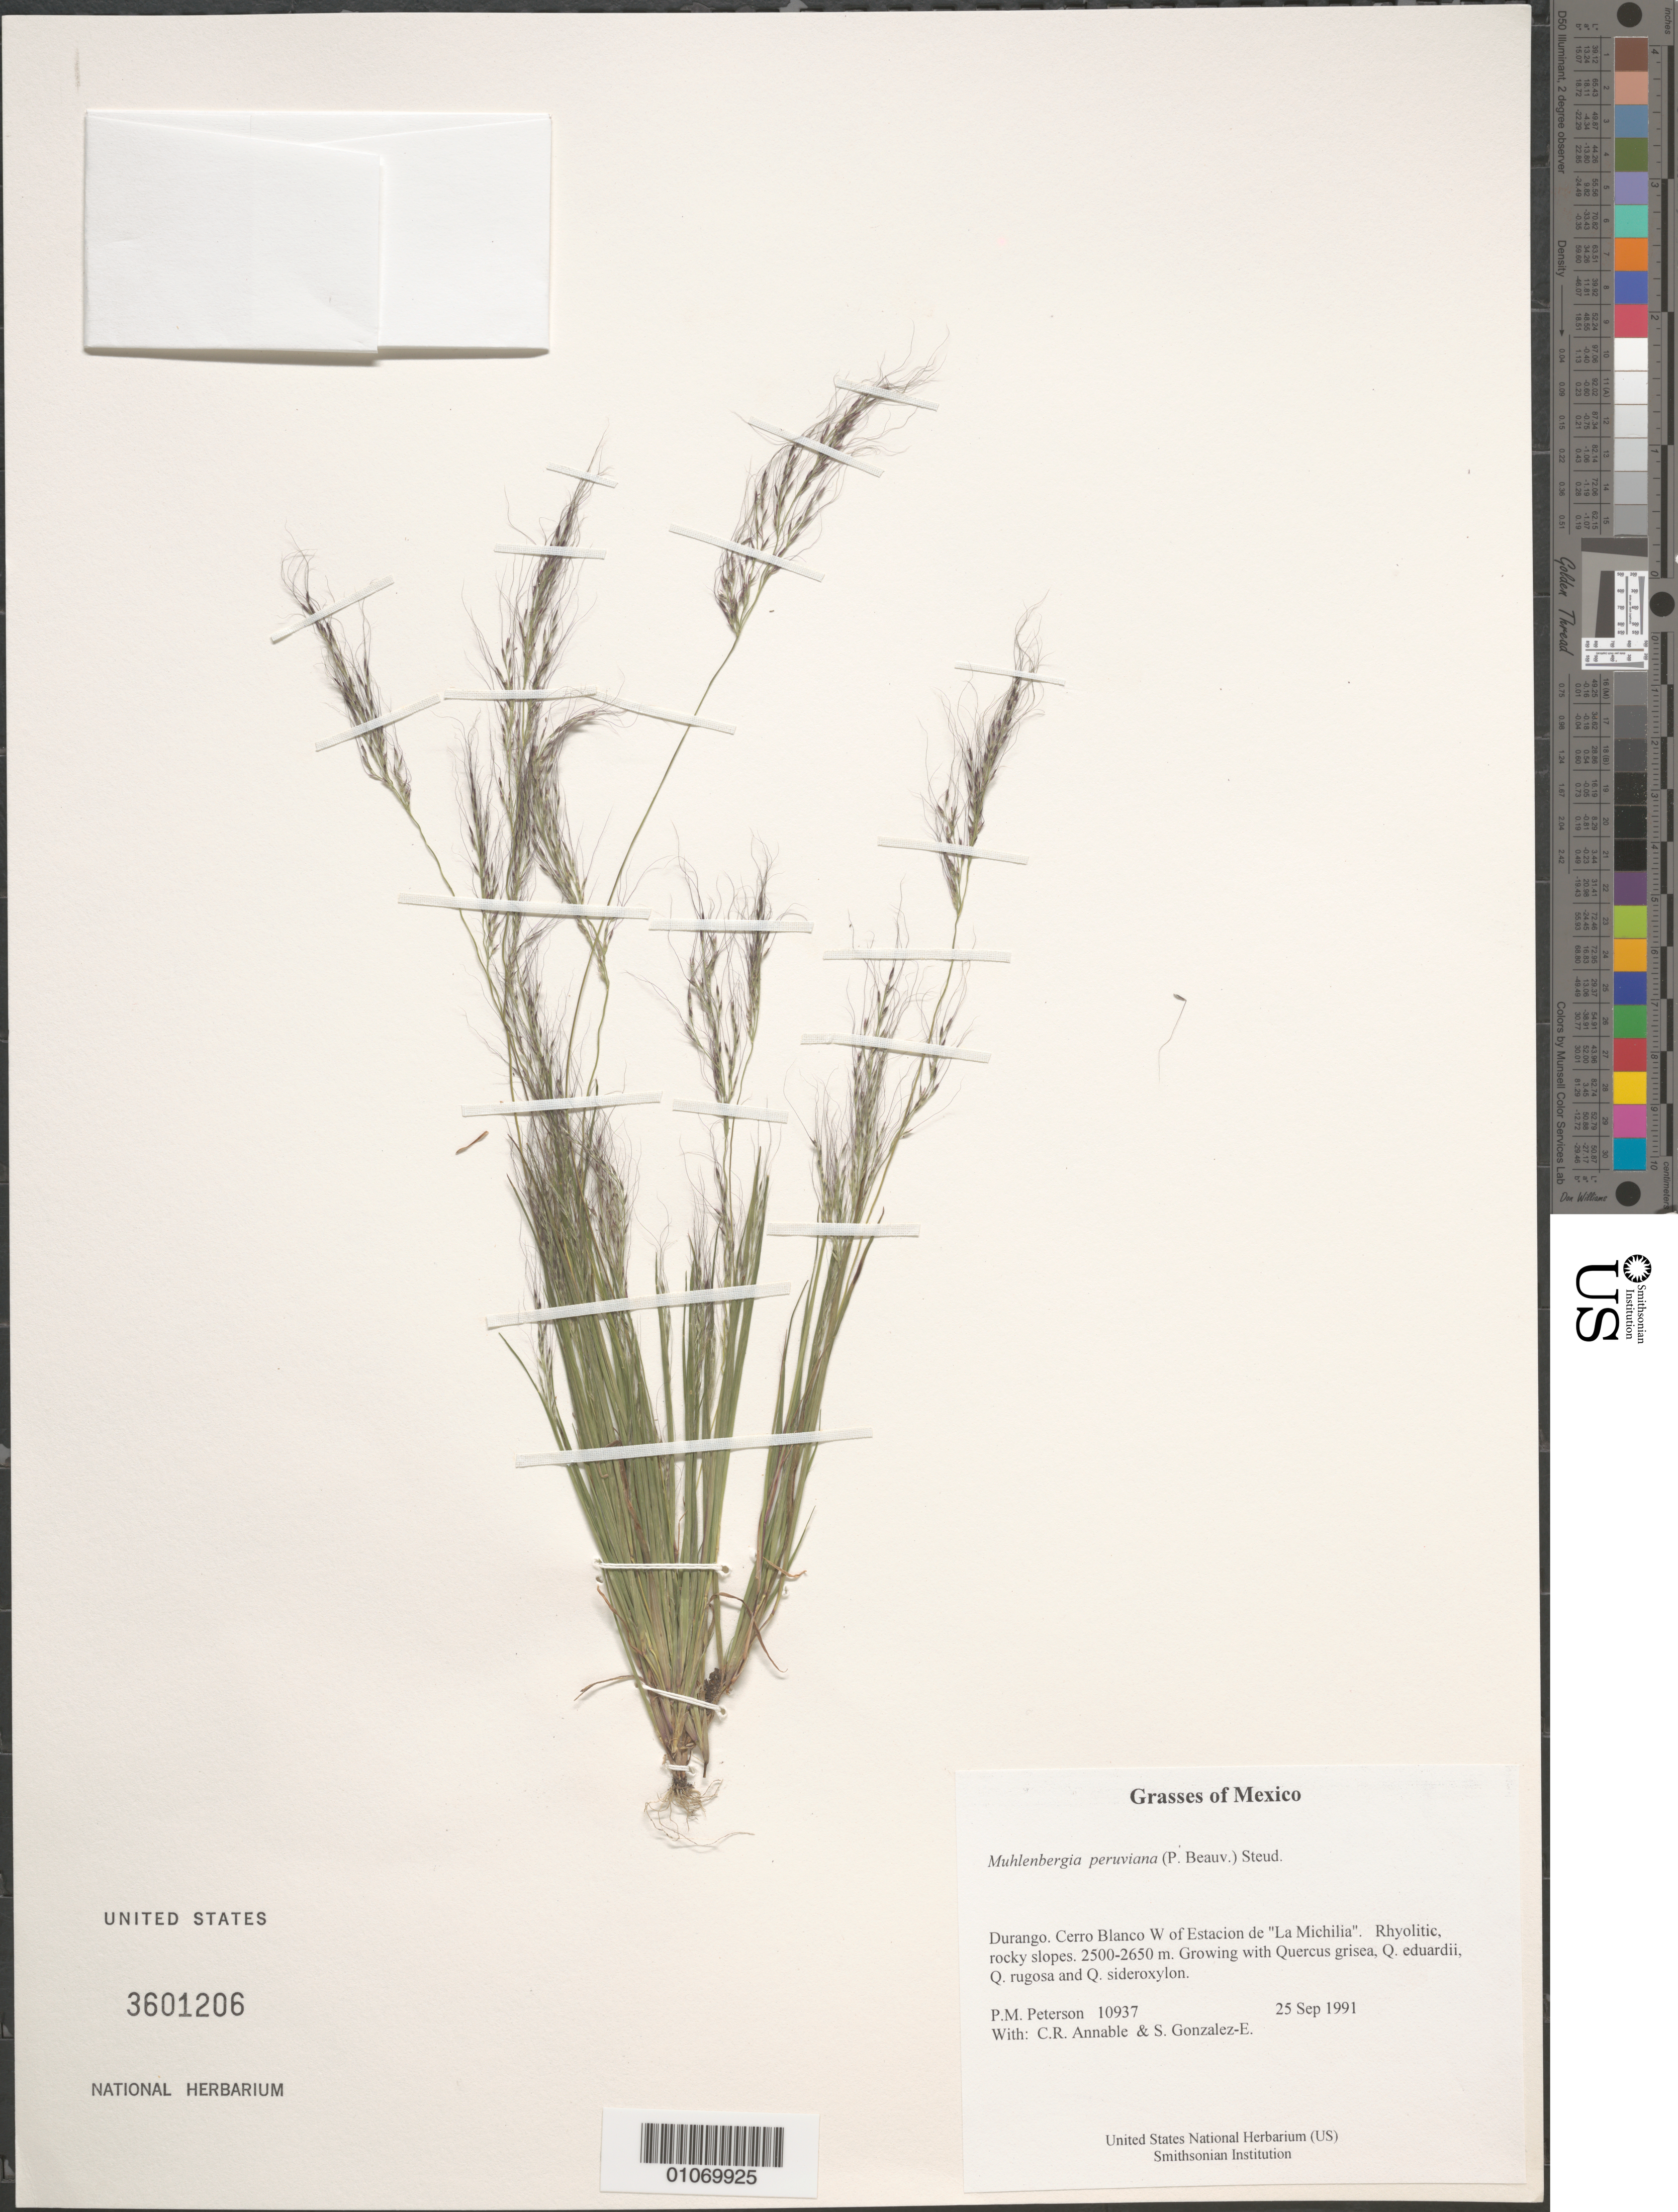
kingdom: Plantae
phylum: Tracheophyta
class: Liliopsida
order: Poales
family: Poaceae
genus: Muhlenbergia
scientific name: Muhlenbergia peruviana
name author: (P. Beauv.) Steud.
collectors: P. M. Peterson, C. R. Annable & M. S. González-Elizondo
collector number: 10937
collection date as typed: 25 Sep 1991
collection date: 1991-09-25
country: Mexico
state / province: Durango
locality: Cerro Blanco W of Estacion de "La Michilia". Rhyolitic, rocky slopes.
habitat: Growing with Quercus grisea, Q. eduardii, Q. rugosa and Q. sideroxylon.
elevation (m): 2500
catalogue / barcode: US 3601206